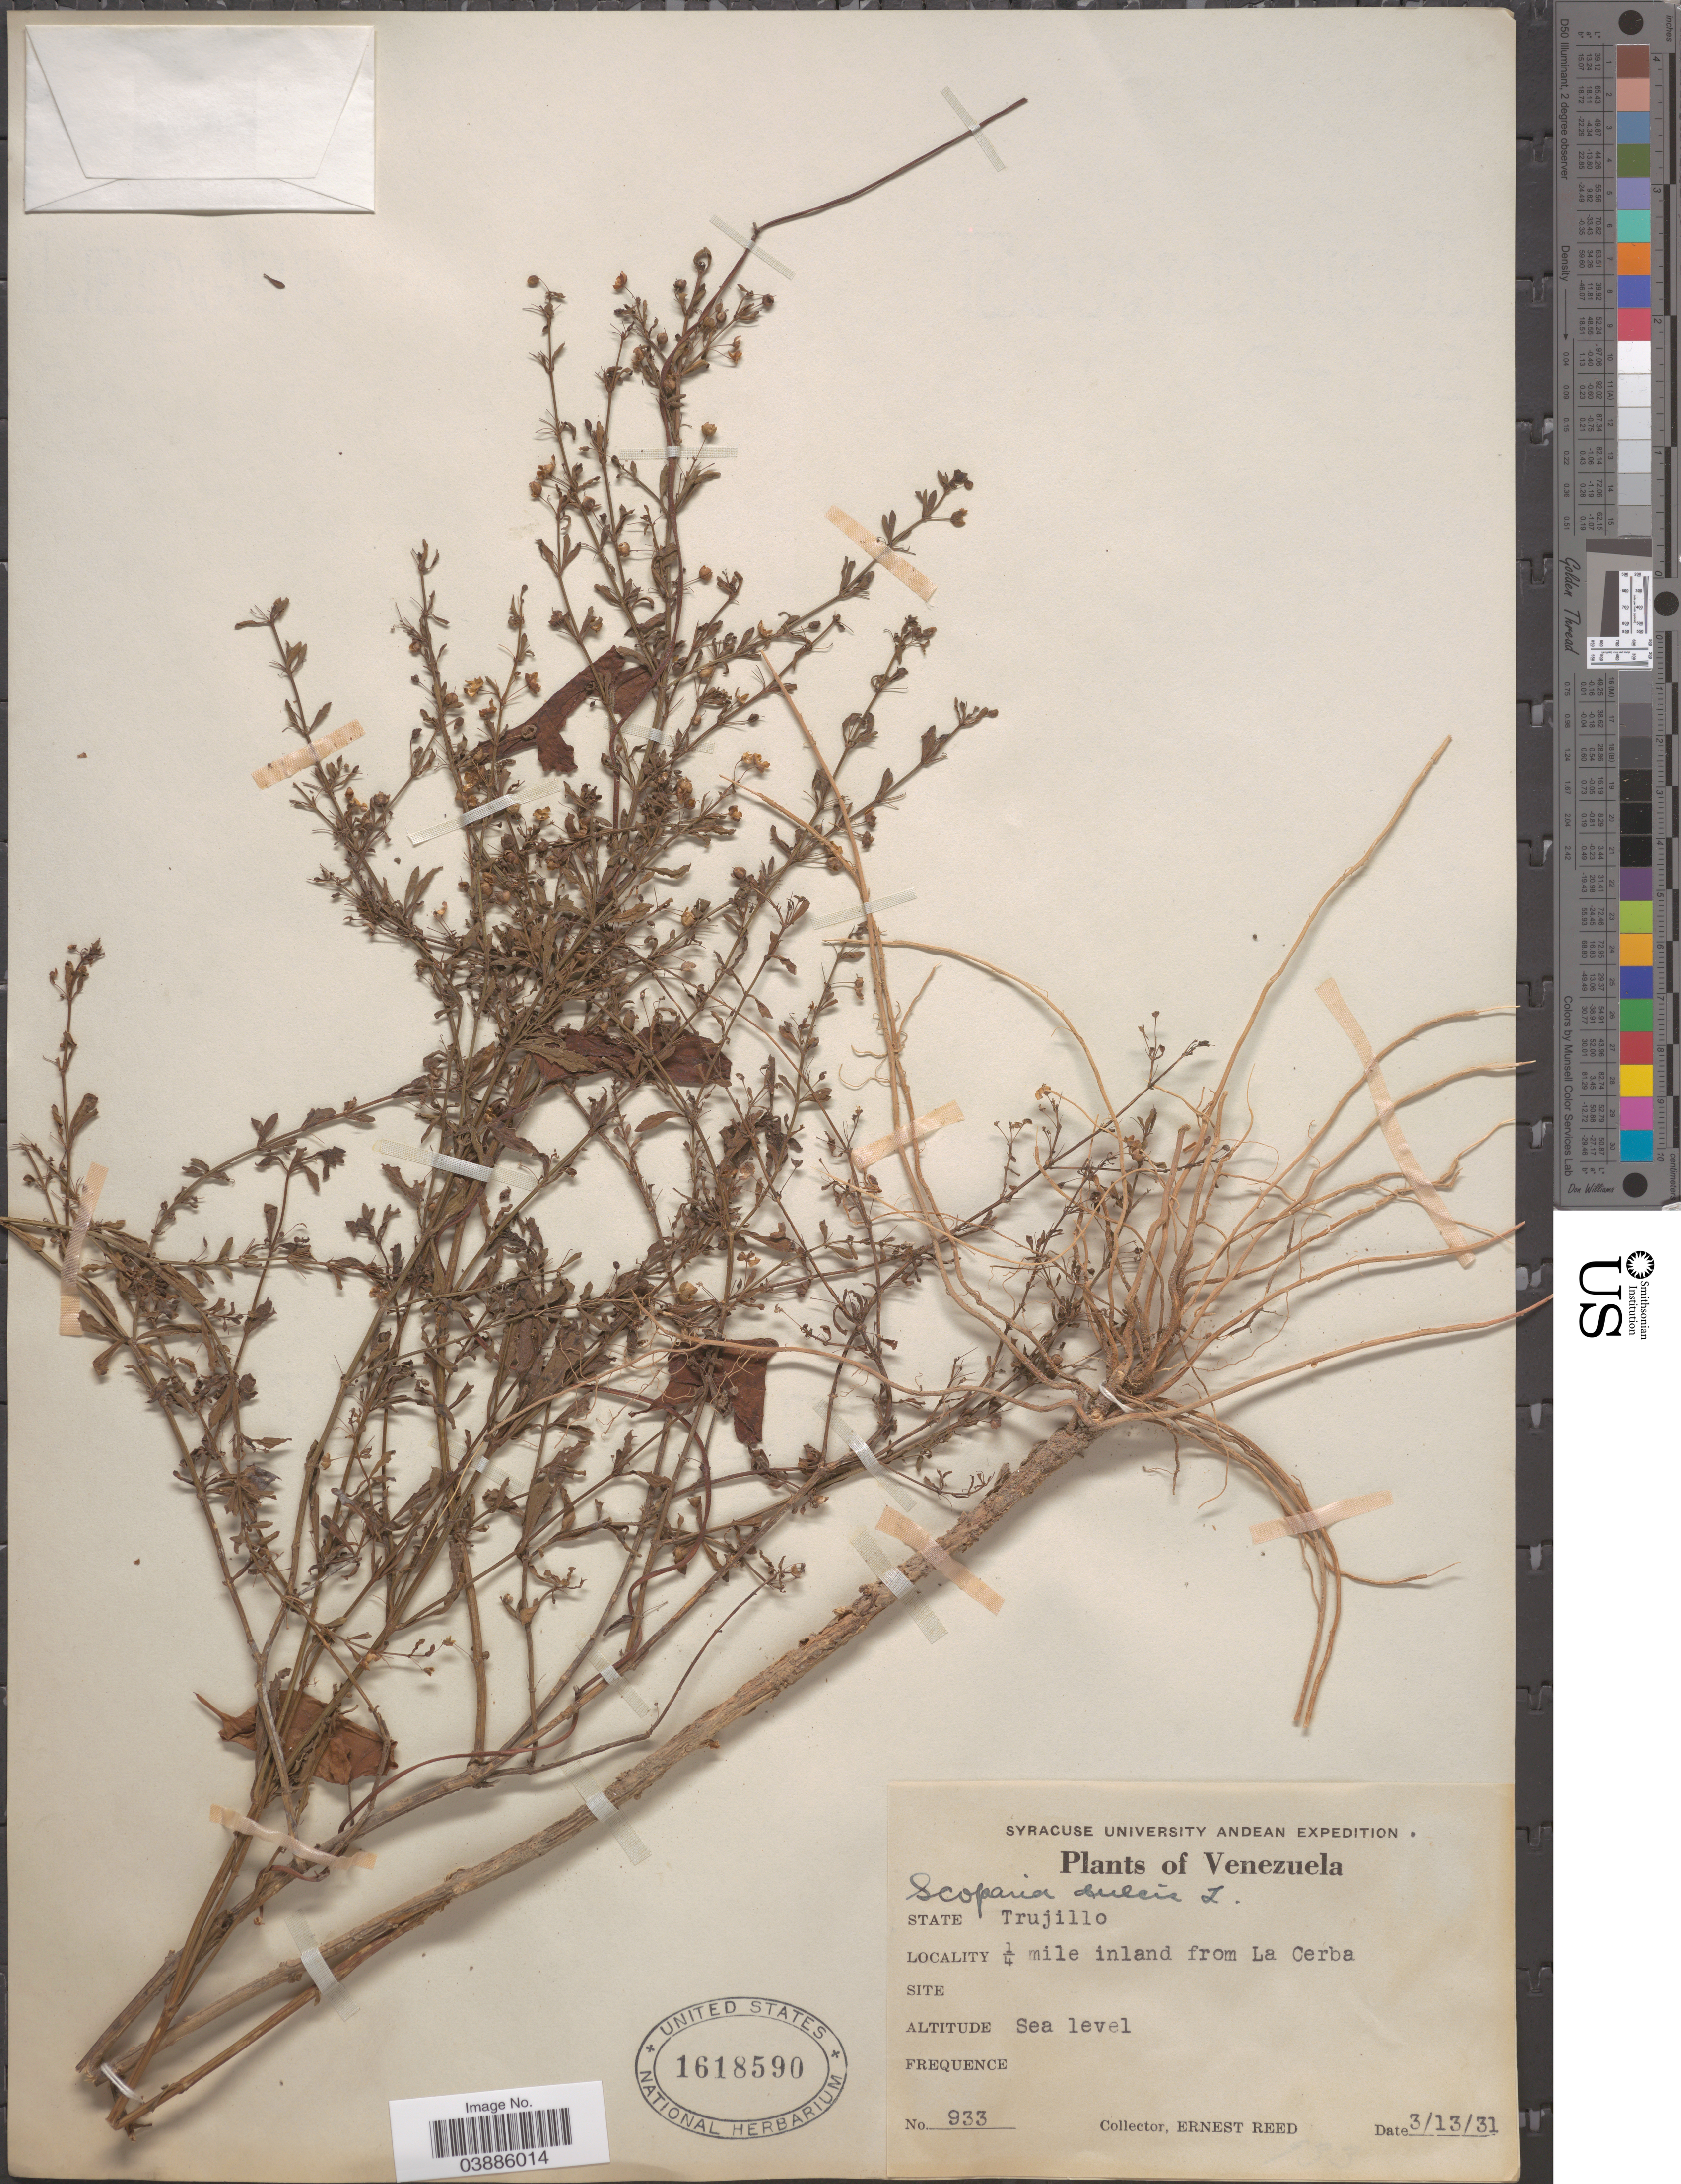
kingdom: Plantae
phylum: Tracheophyta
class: Magnoliopsida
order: Lamiales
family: Plantaginaceae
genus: Scoparia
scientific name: Scoparia dulcis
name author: L.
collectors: E. Reed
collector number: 933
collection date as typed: Transcribed d/m/y: 13/3/31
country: Venezuela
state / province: Trujillo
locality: ¼ mile inland from La Cerba.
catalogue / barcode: US 1618590